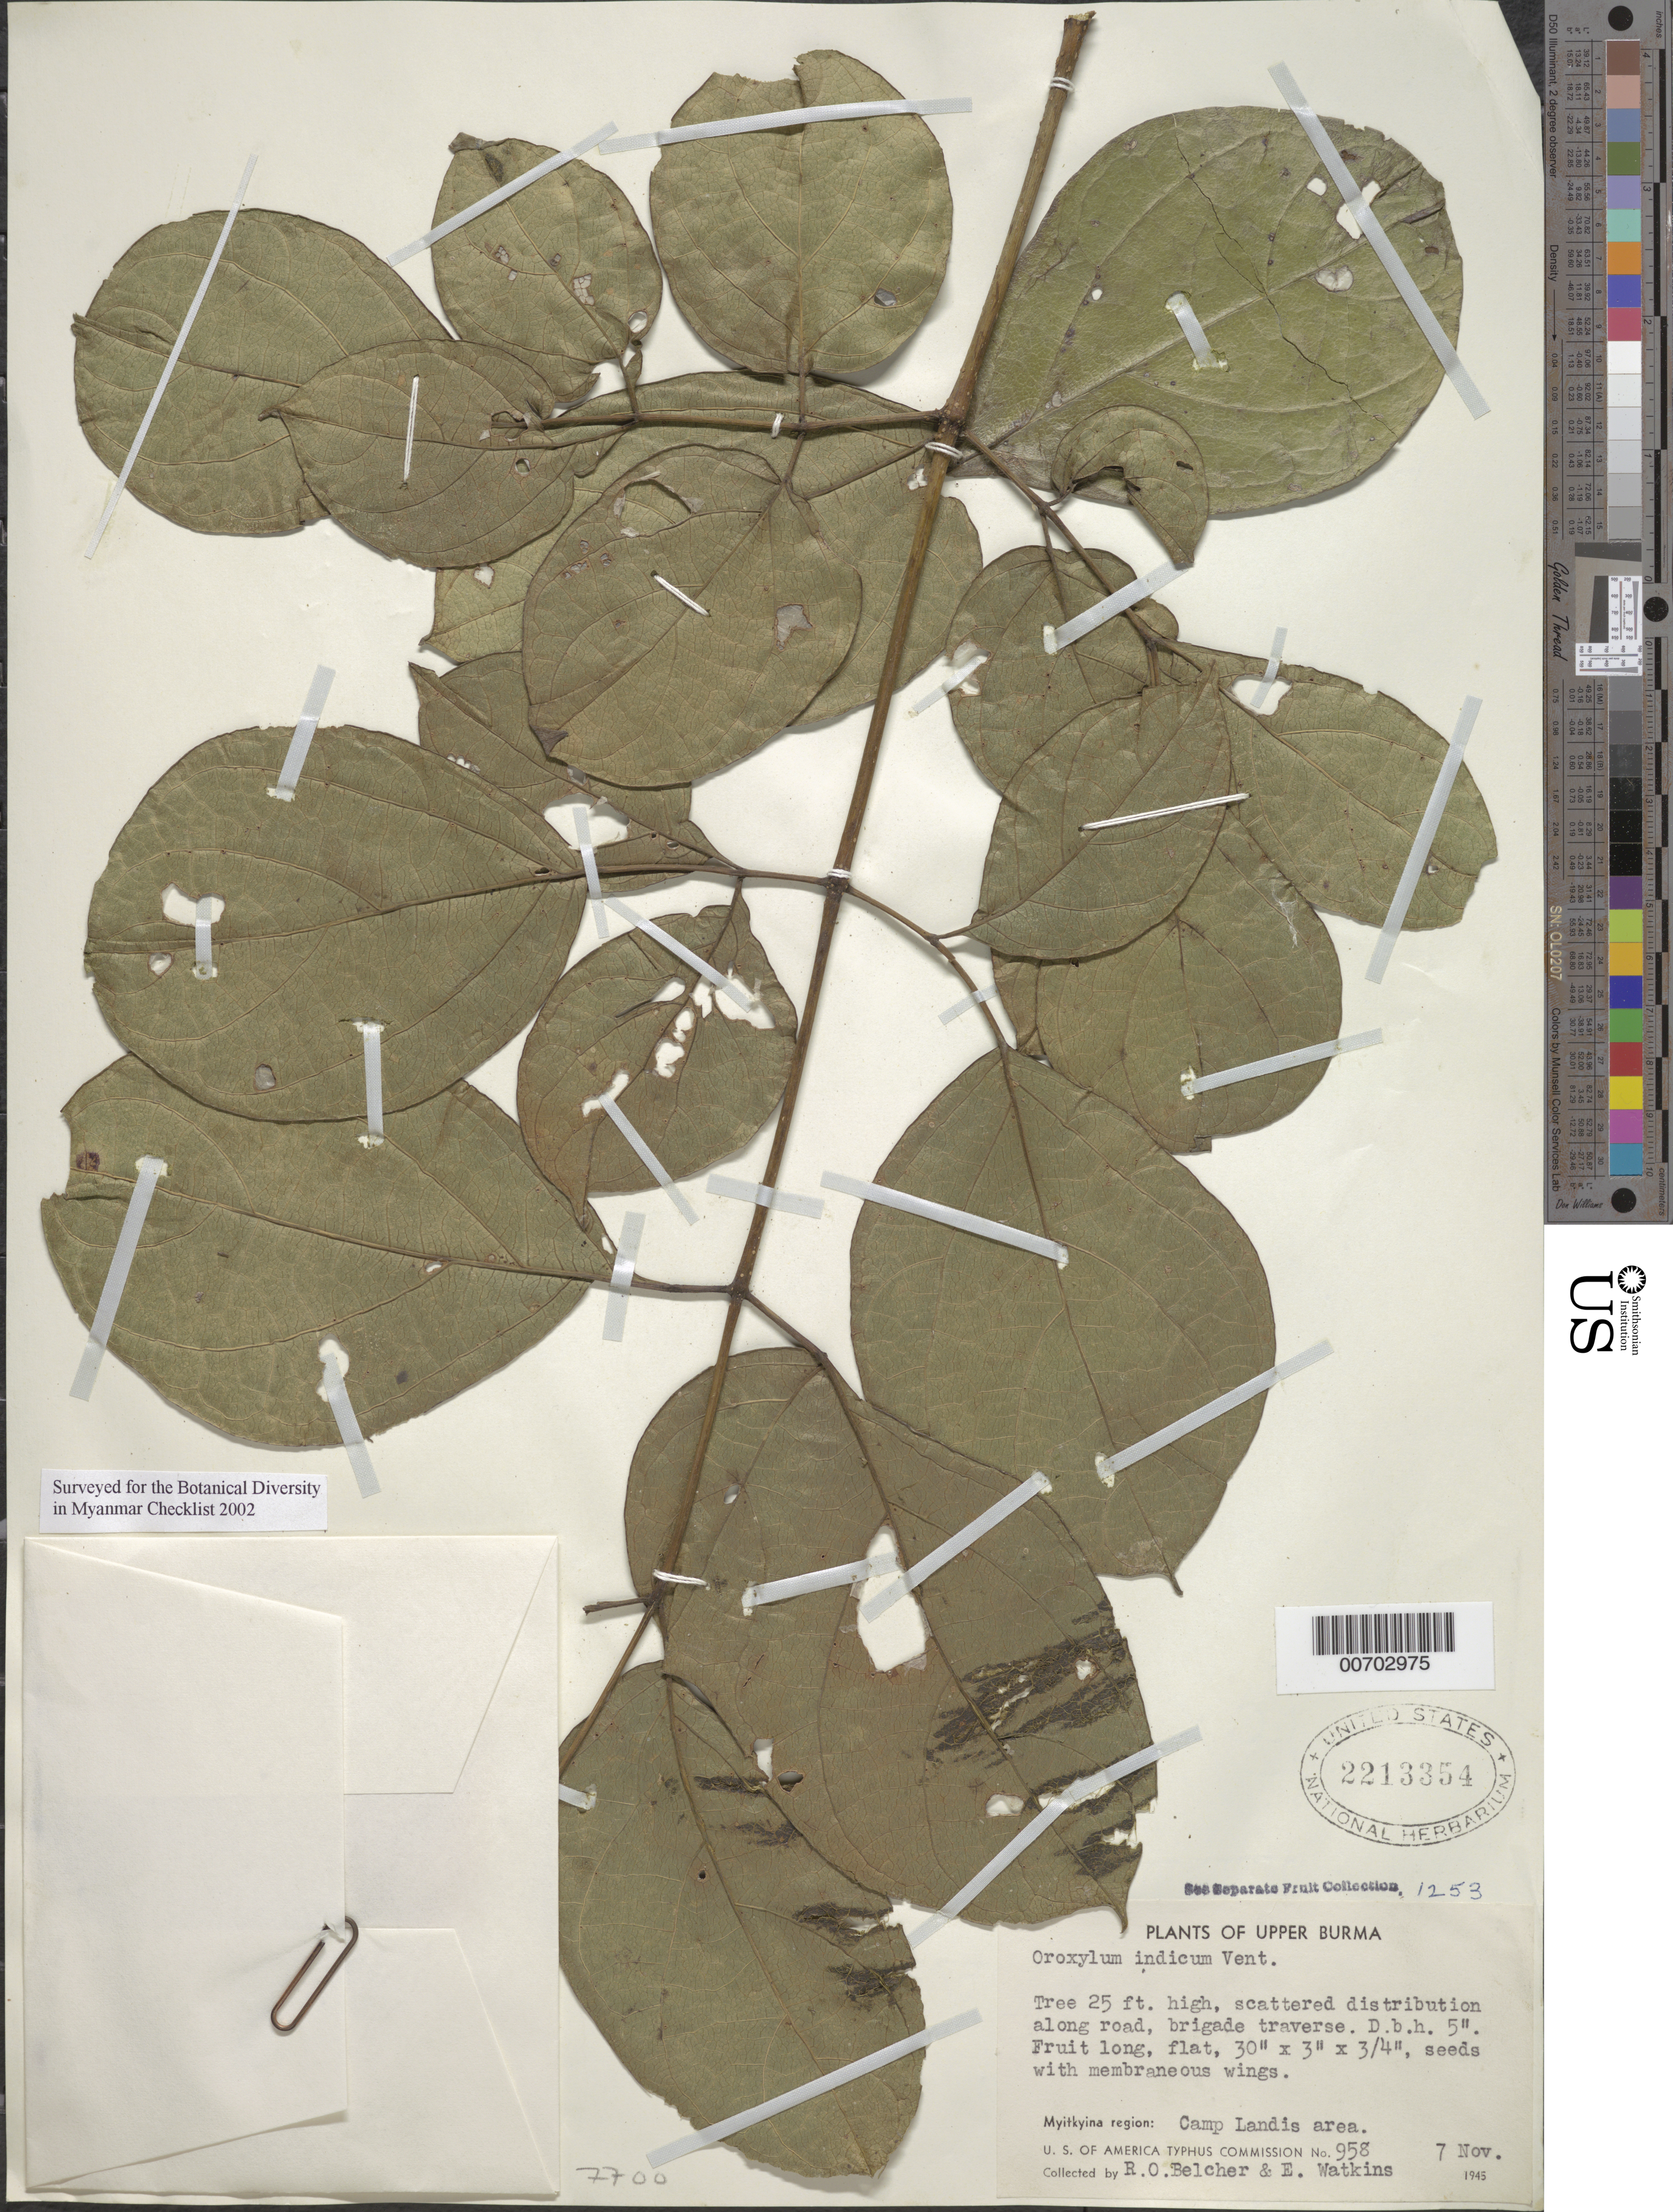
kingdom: Plantae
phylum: Tracheophyta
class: Magnoliopsida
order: Lamiales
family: Bignoniaceae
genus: Oroxylum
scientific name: Oroxylum indicum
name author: (L.) Kurz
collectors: R. Belcher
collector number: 958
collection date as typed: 07 Nov 1945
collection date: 1945-11-07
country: Myanmar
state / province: Kachin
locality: Myitkyina, Camp Landis area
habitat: Roadside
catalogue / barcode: US 2213354